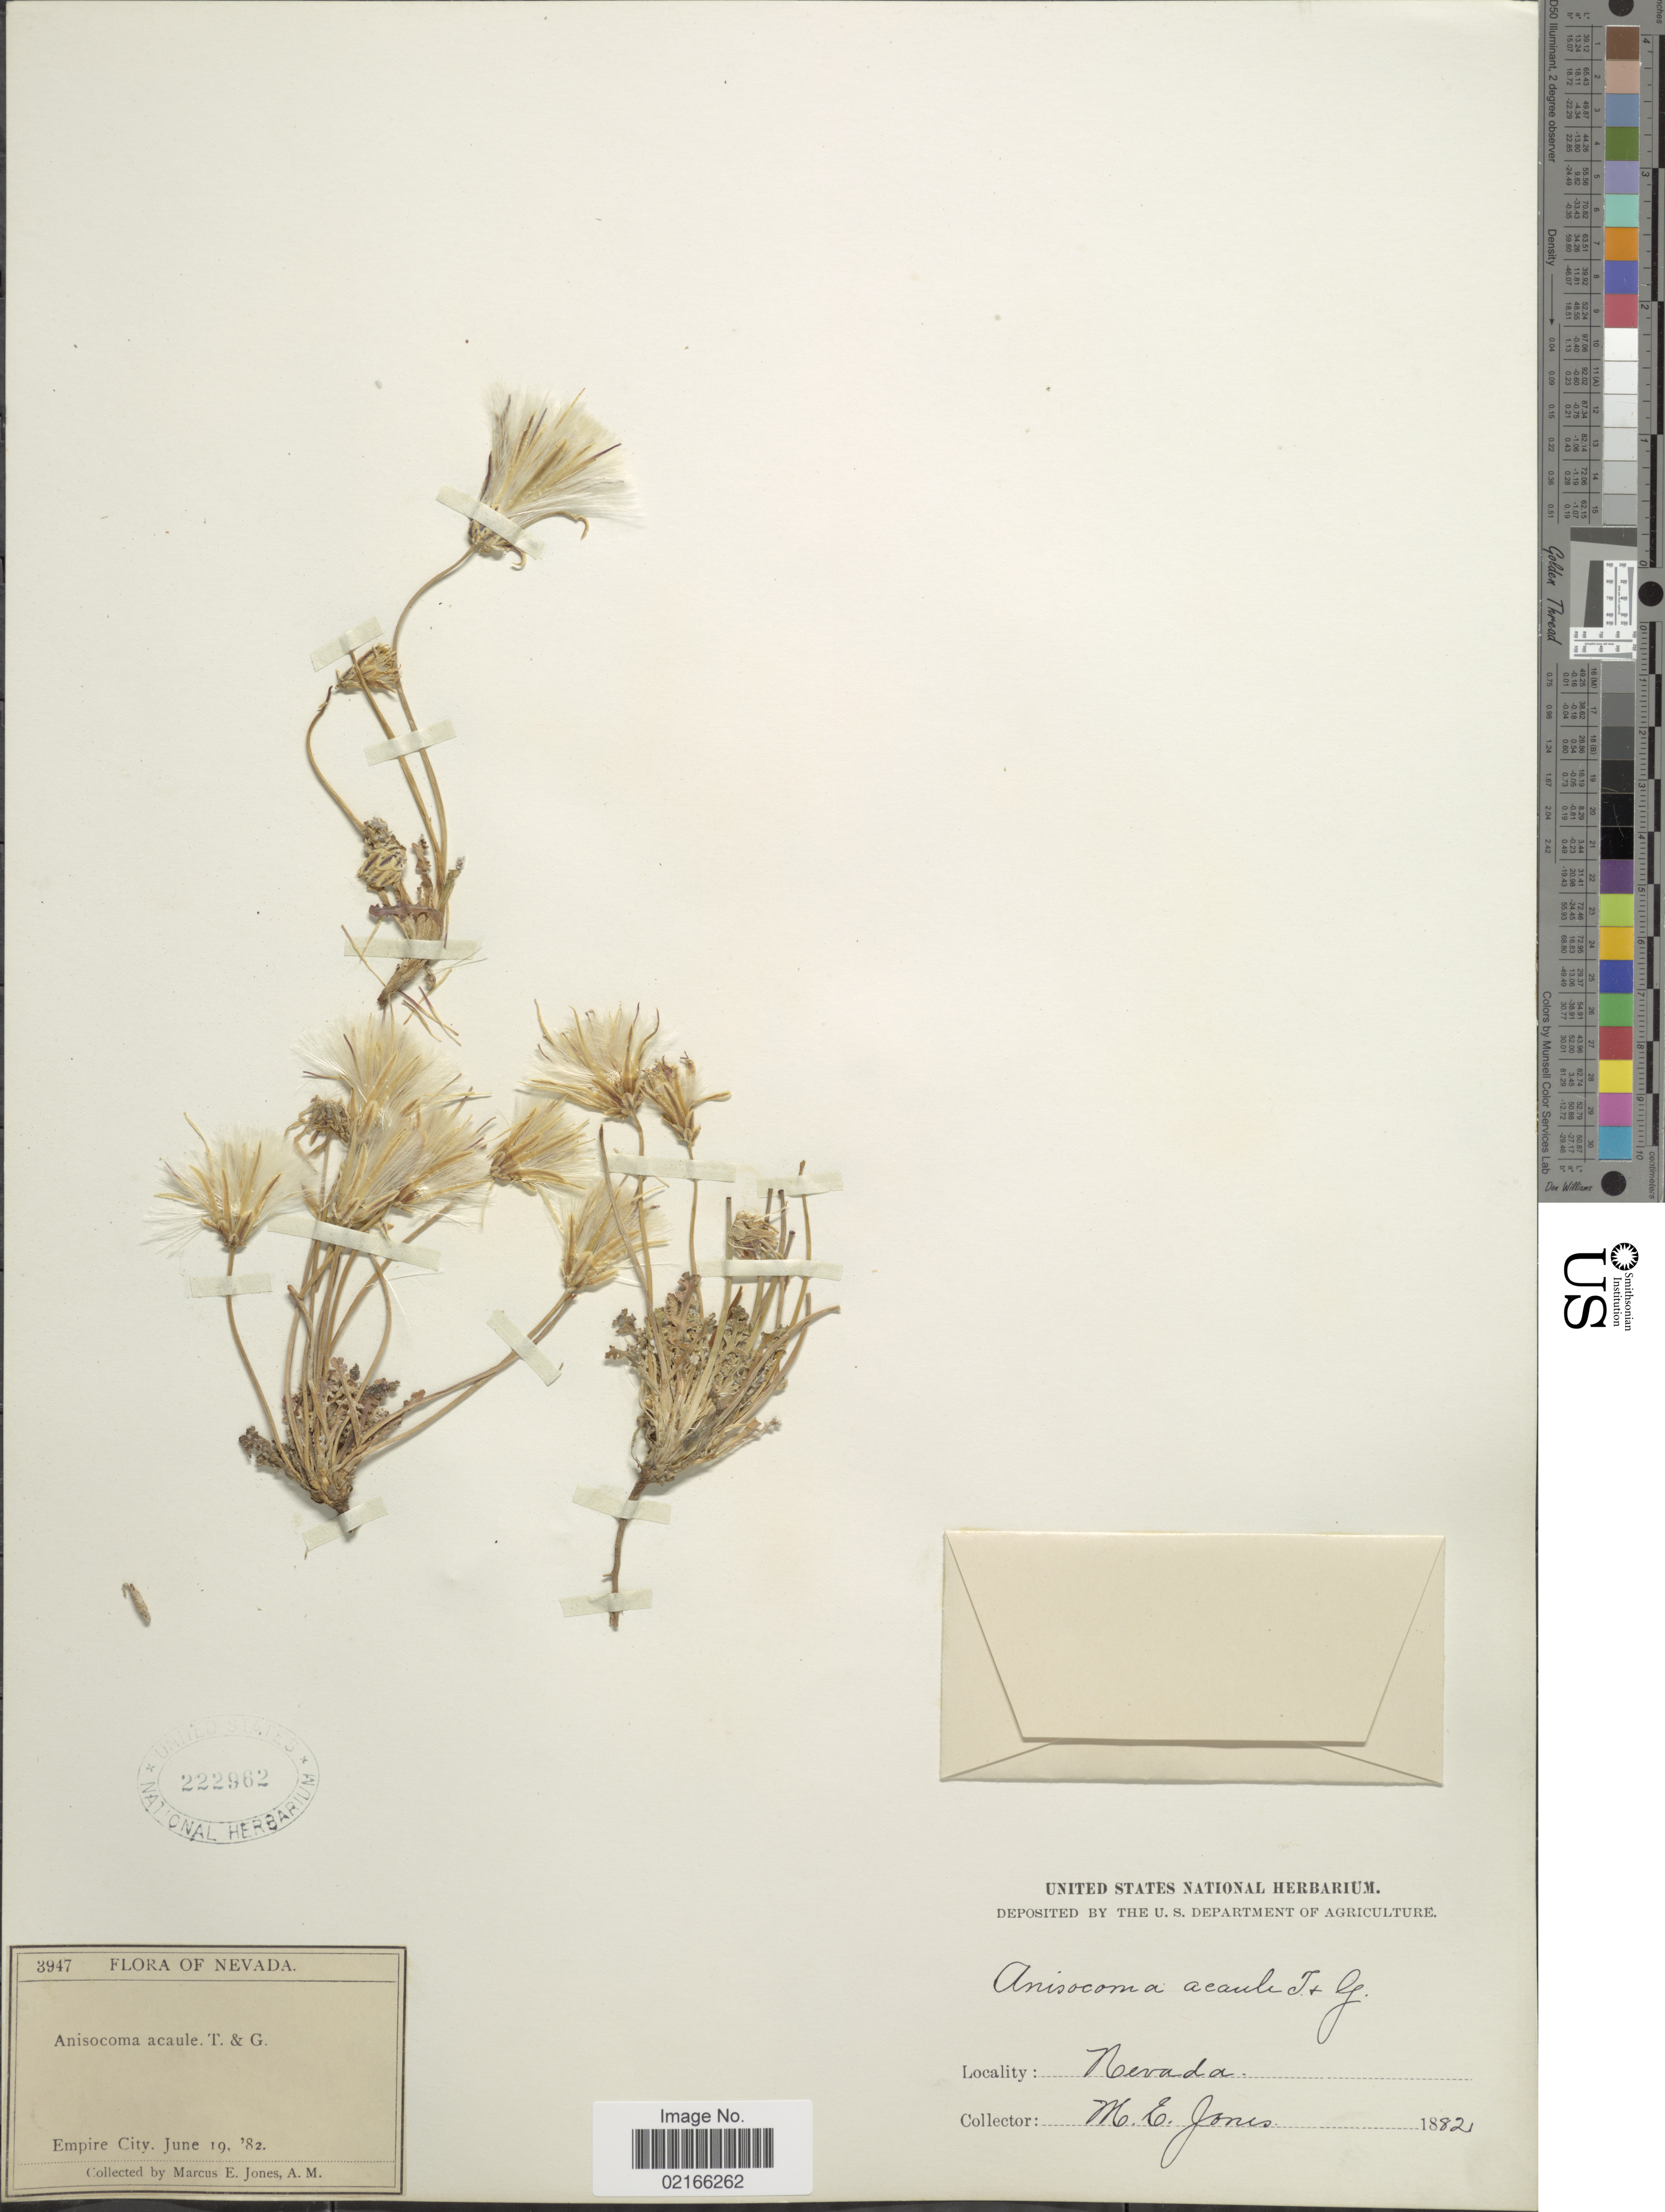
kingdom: Plantae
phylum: Tracheophyta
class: Magnoliopsida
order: Asterales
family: Asteraceae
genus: Anisocoma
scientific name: Anisocoma acaulis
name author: Torr. & A. Gray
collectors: M. E. Jones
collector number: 3947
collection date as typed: Transcribed d/m/y: 19/6/82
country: United States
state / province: Nevada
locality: Empire City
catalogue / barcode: US 222962